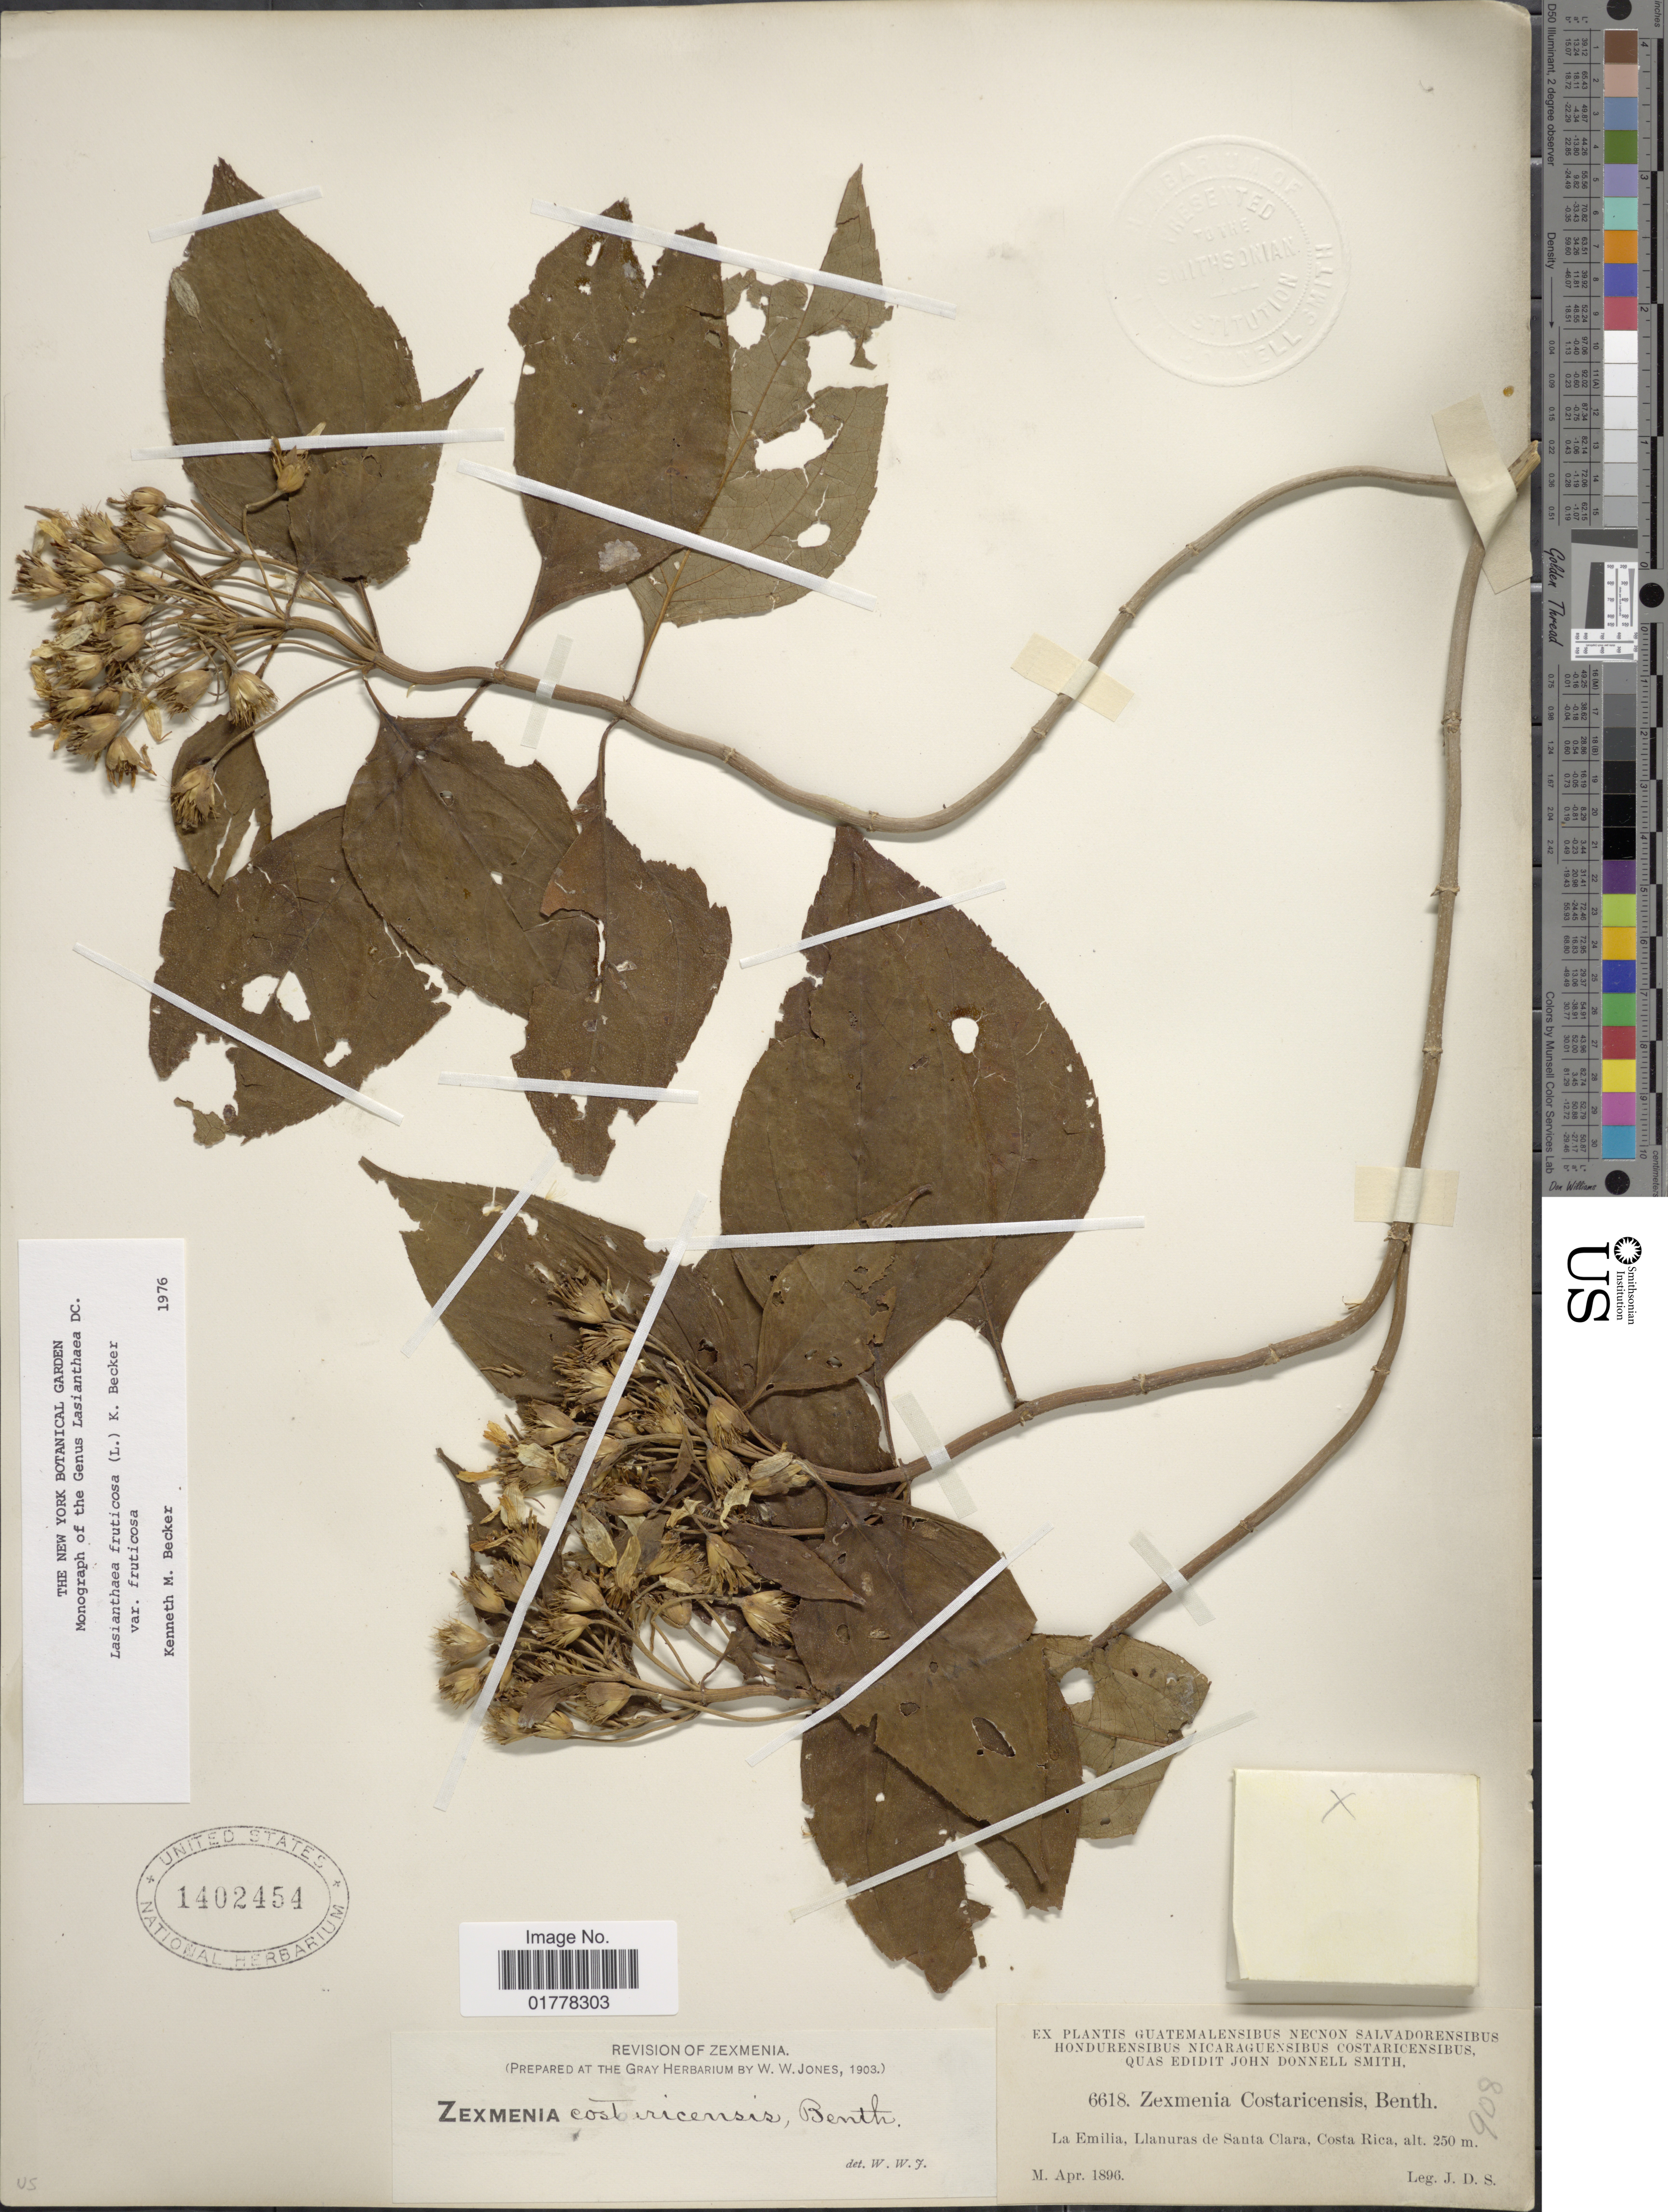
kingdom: Plantae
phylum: Tracheophyta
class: Magnoliopsida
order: Asterales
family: Asteraceae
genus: Lasianthaea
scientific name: Lasianthaea fruticosa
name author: (L.) K.M. Becker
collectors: J. Donnell Smith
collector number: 6618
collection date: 1896-04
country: Costa Rica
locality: La Emilia, Llanuras de Santa Clara, Costa Rica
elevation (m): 250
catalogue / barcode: US 1402454